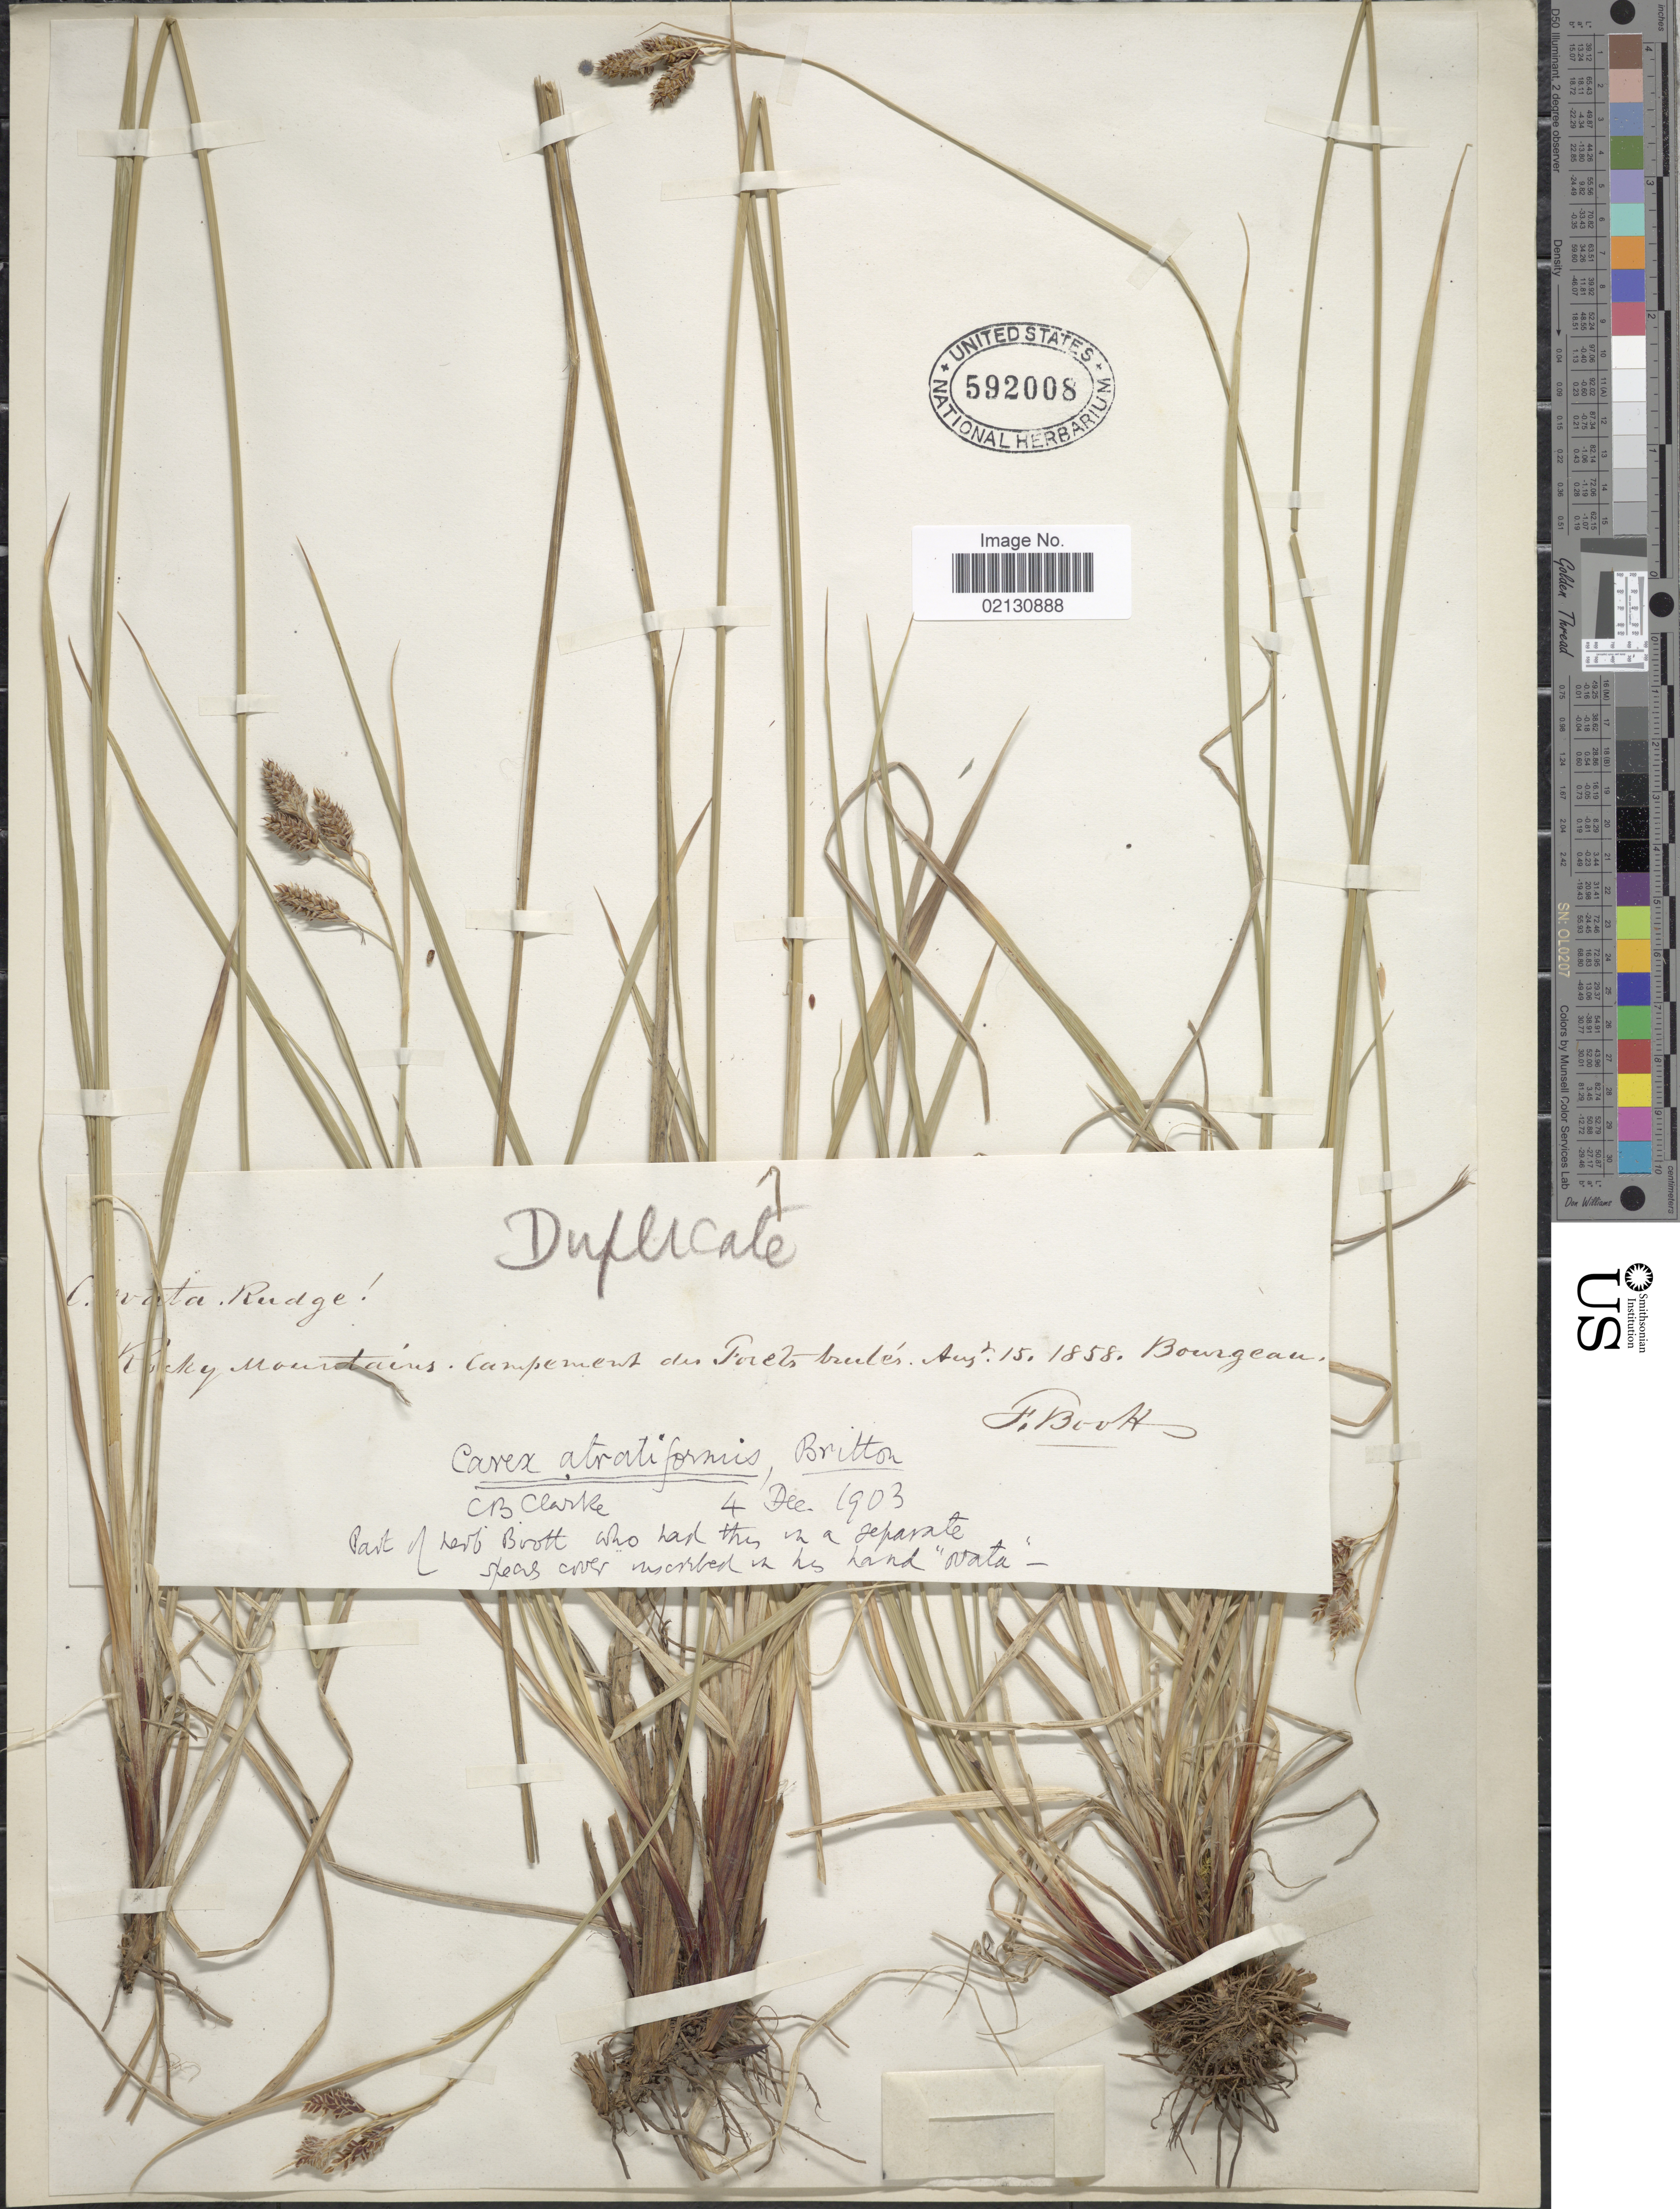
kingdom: Plantae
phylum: Tracheophyta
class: Liliopsida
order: Poales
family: Cyperaceae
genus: Carex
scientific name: Carex atratiformis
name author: Britton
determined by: Clarke, C. B.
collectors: F. Boott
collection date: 1858-08-15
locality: Rocky Mountains. Campement des Forets trules [interpreted]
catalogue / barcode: US 592008